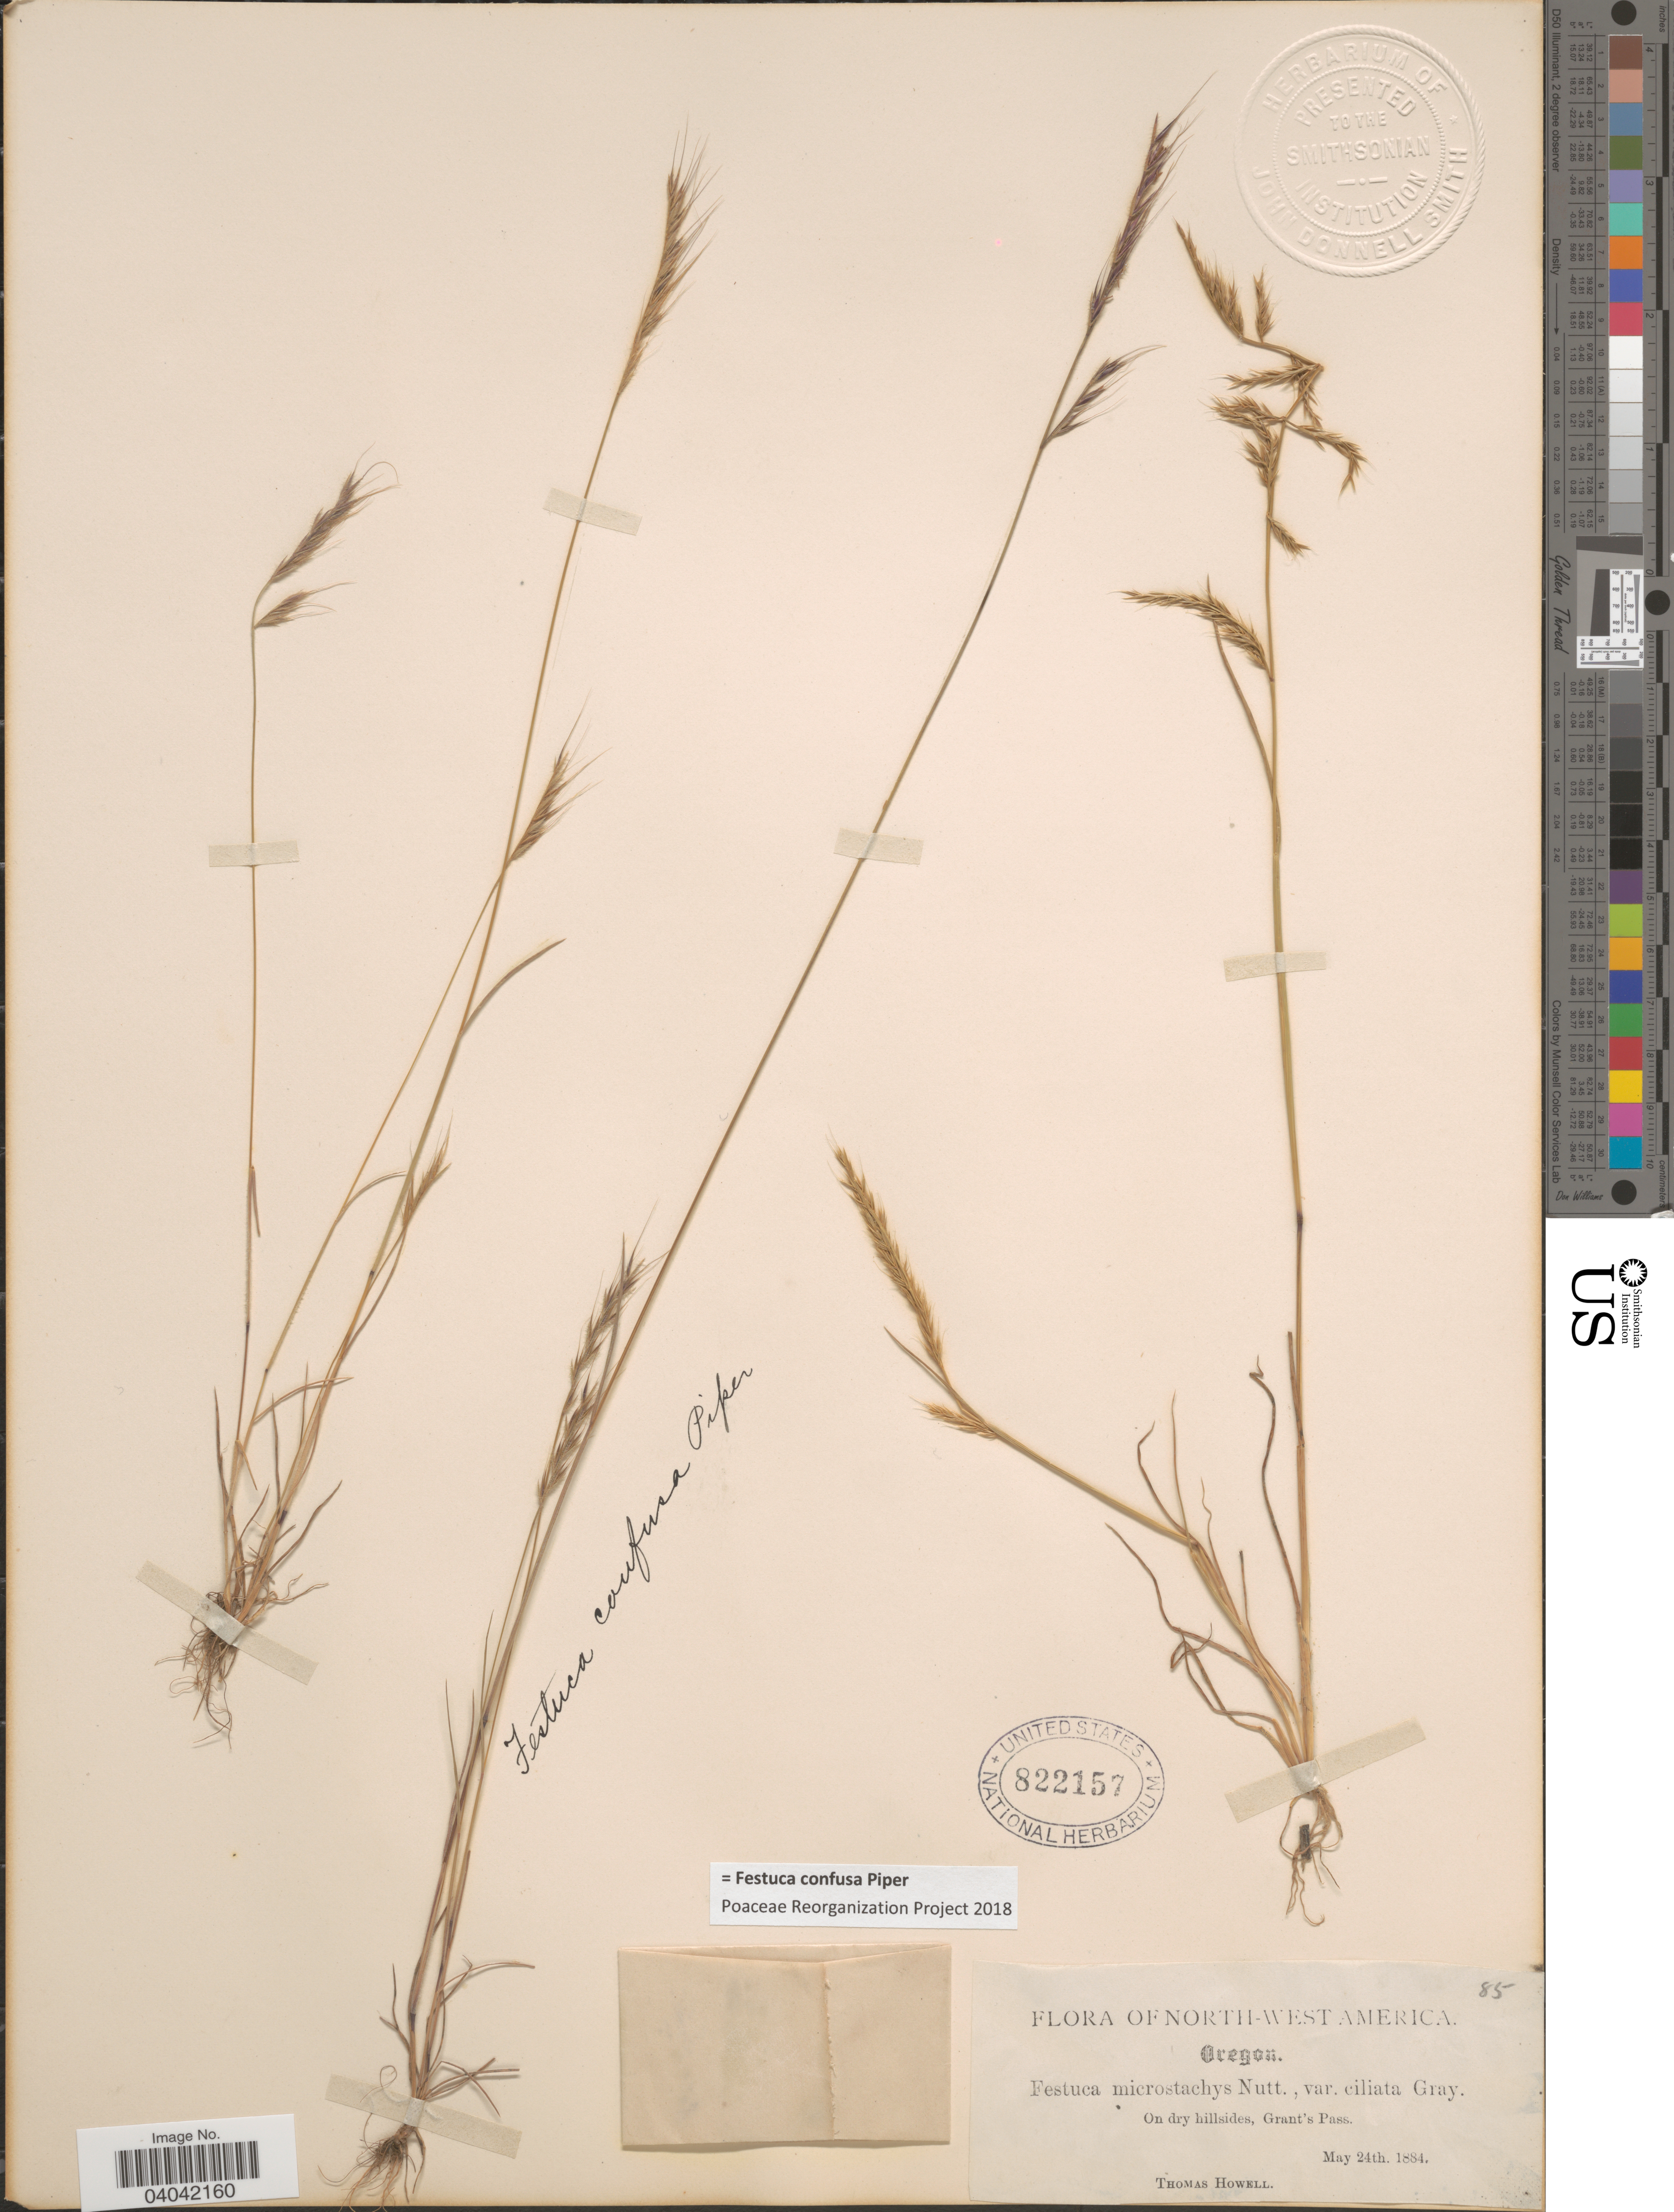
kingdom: Plantae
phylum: Tracheophyta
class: Liliopsida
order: Poales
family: Poaceae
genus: Festuca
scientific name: Festuca confusa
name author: Piper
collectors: T. Howell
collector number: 85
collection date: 1884-05-24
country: United States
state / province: Oregon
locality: North-West America. On dry hillsides, Grant's Pass.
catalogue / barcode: US 822157